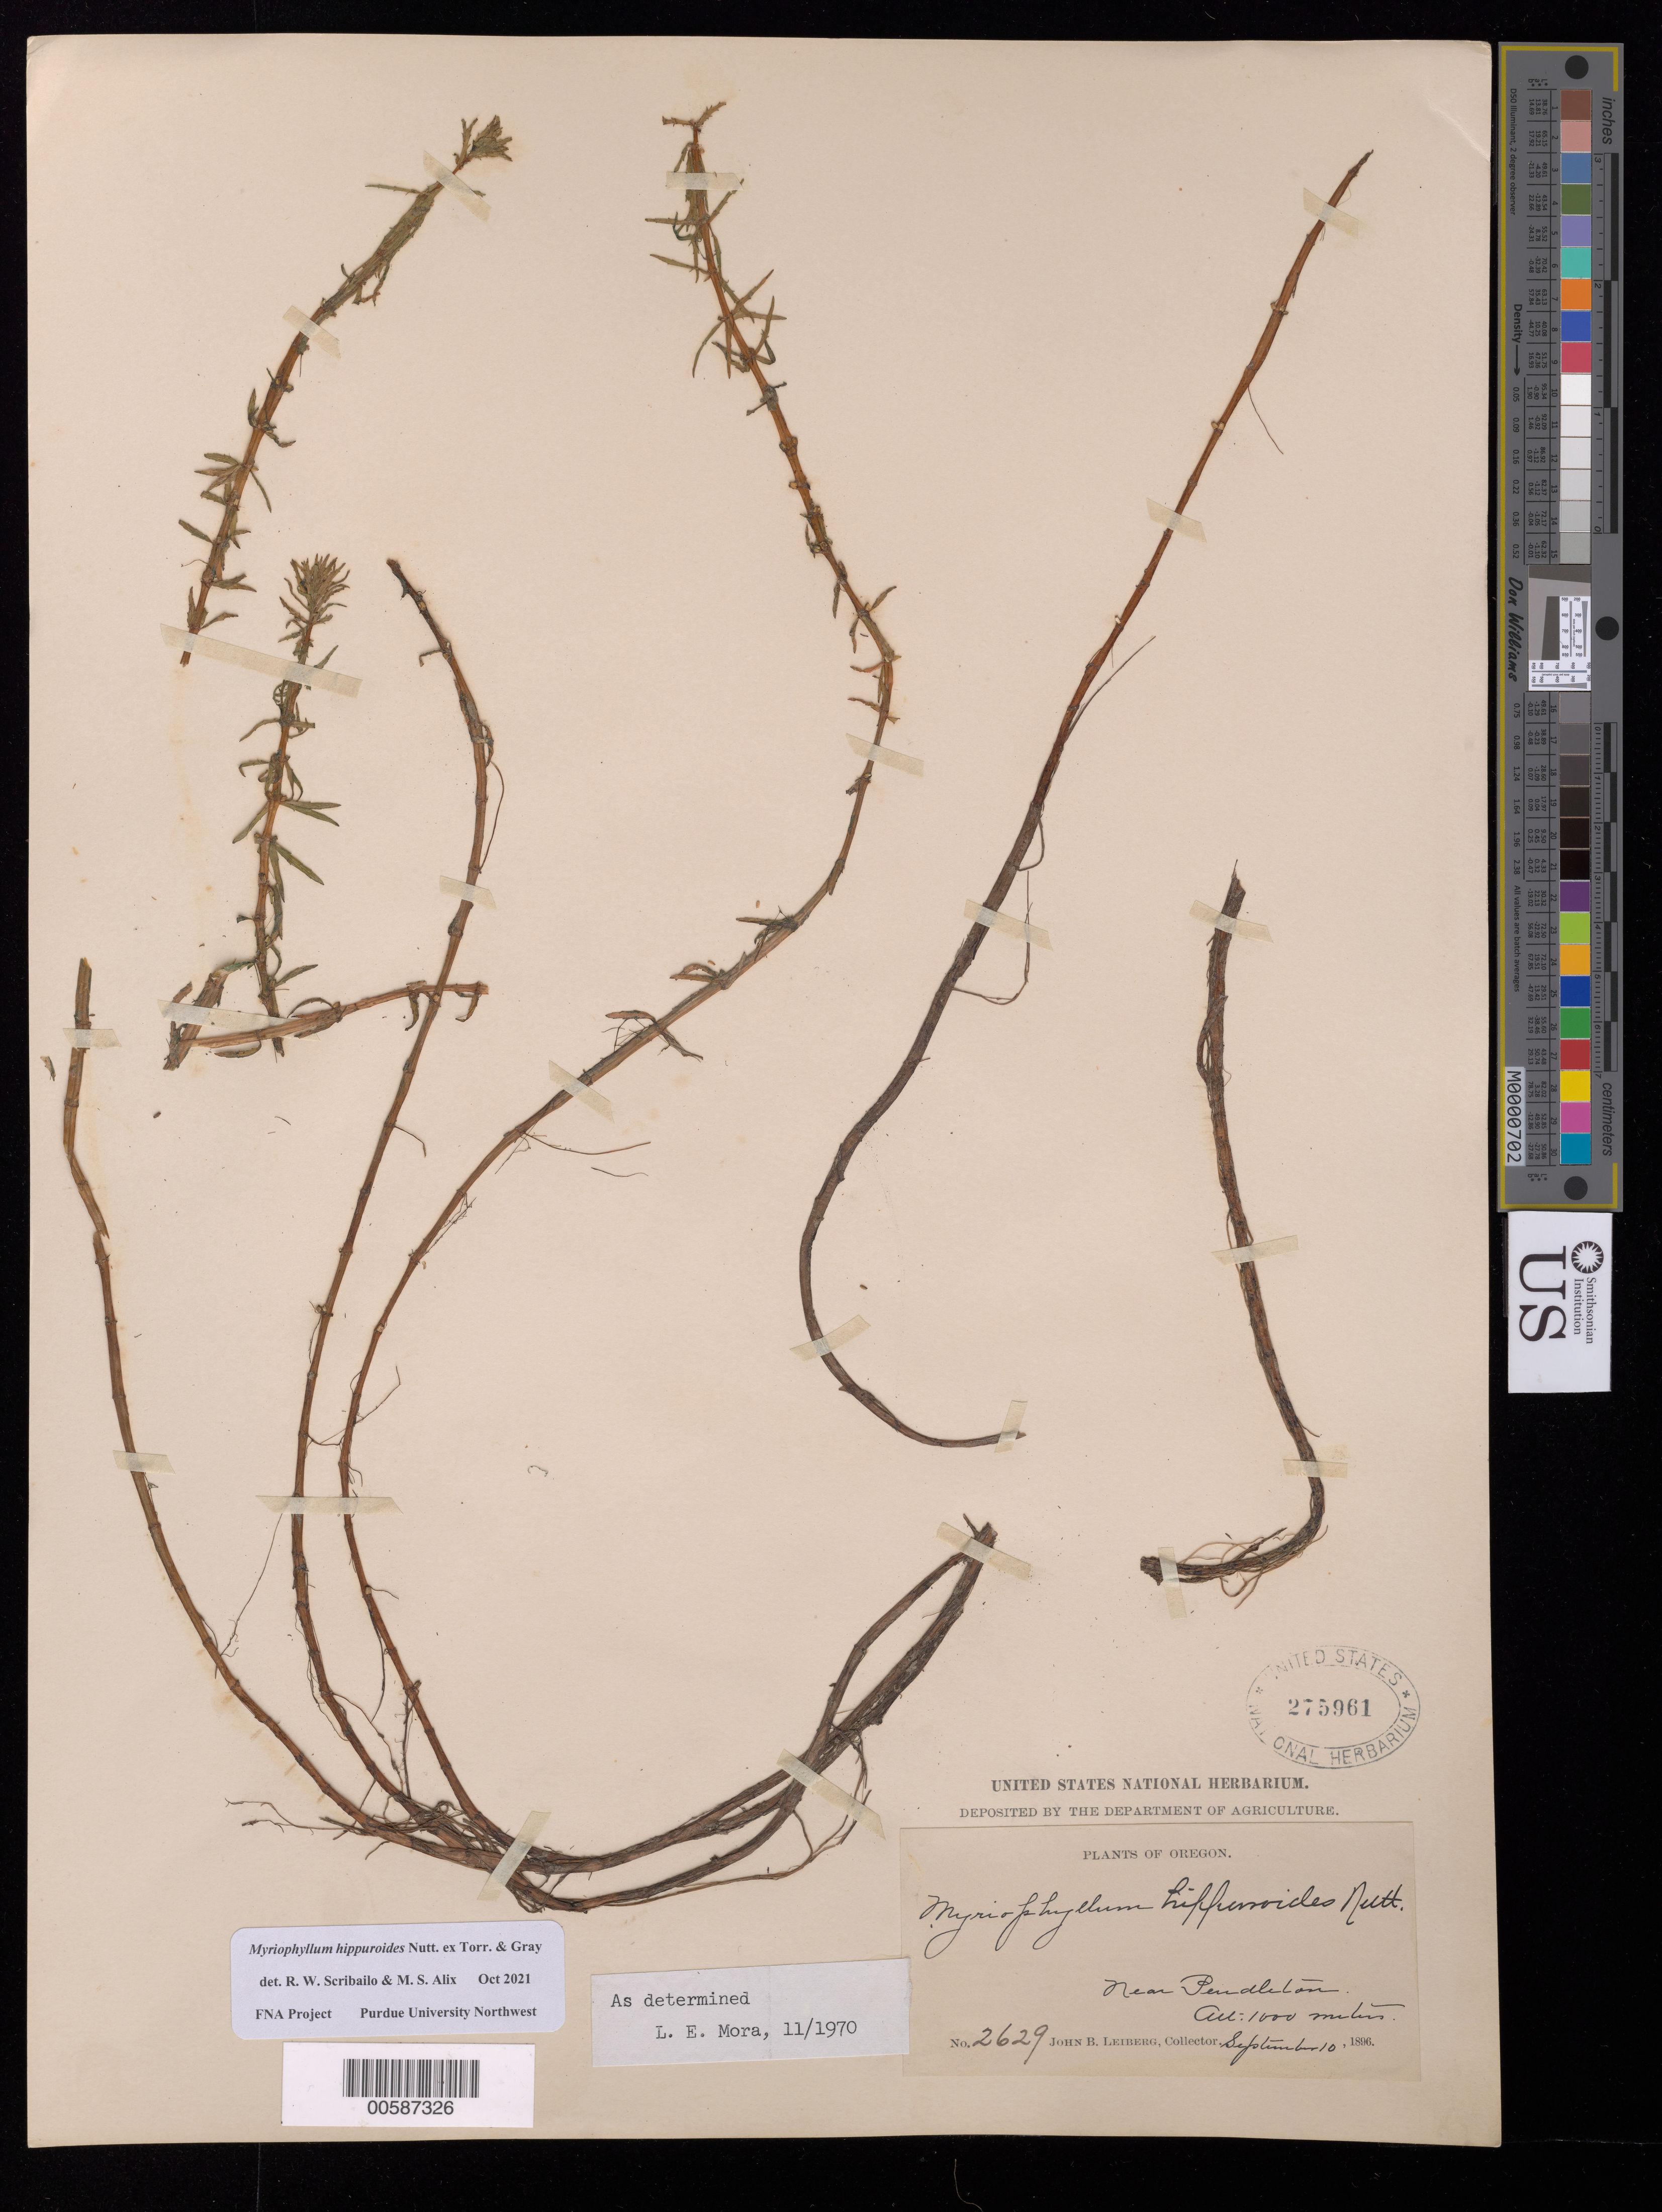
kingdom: Plantae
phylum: Tracheophyta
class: Magnoliopsida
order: Saxifragales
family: Haloragaceae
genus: Myriophyllum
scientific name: Myriophyllum hippuroides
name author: Nutt.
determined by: Scribailo, R. W.; Alix, M. S.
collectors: J. Leiberg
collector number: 2629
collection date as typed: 10 Sep 1896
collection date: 1896-09-10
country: United States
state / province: Oregon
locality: Pendeton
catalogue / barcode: US 275961